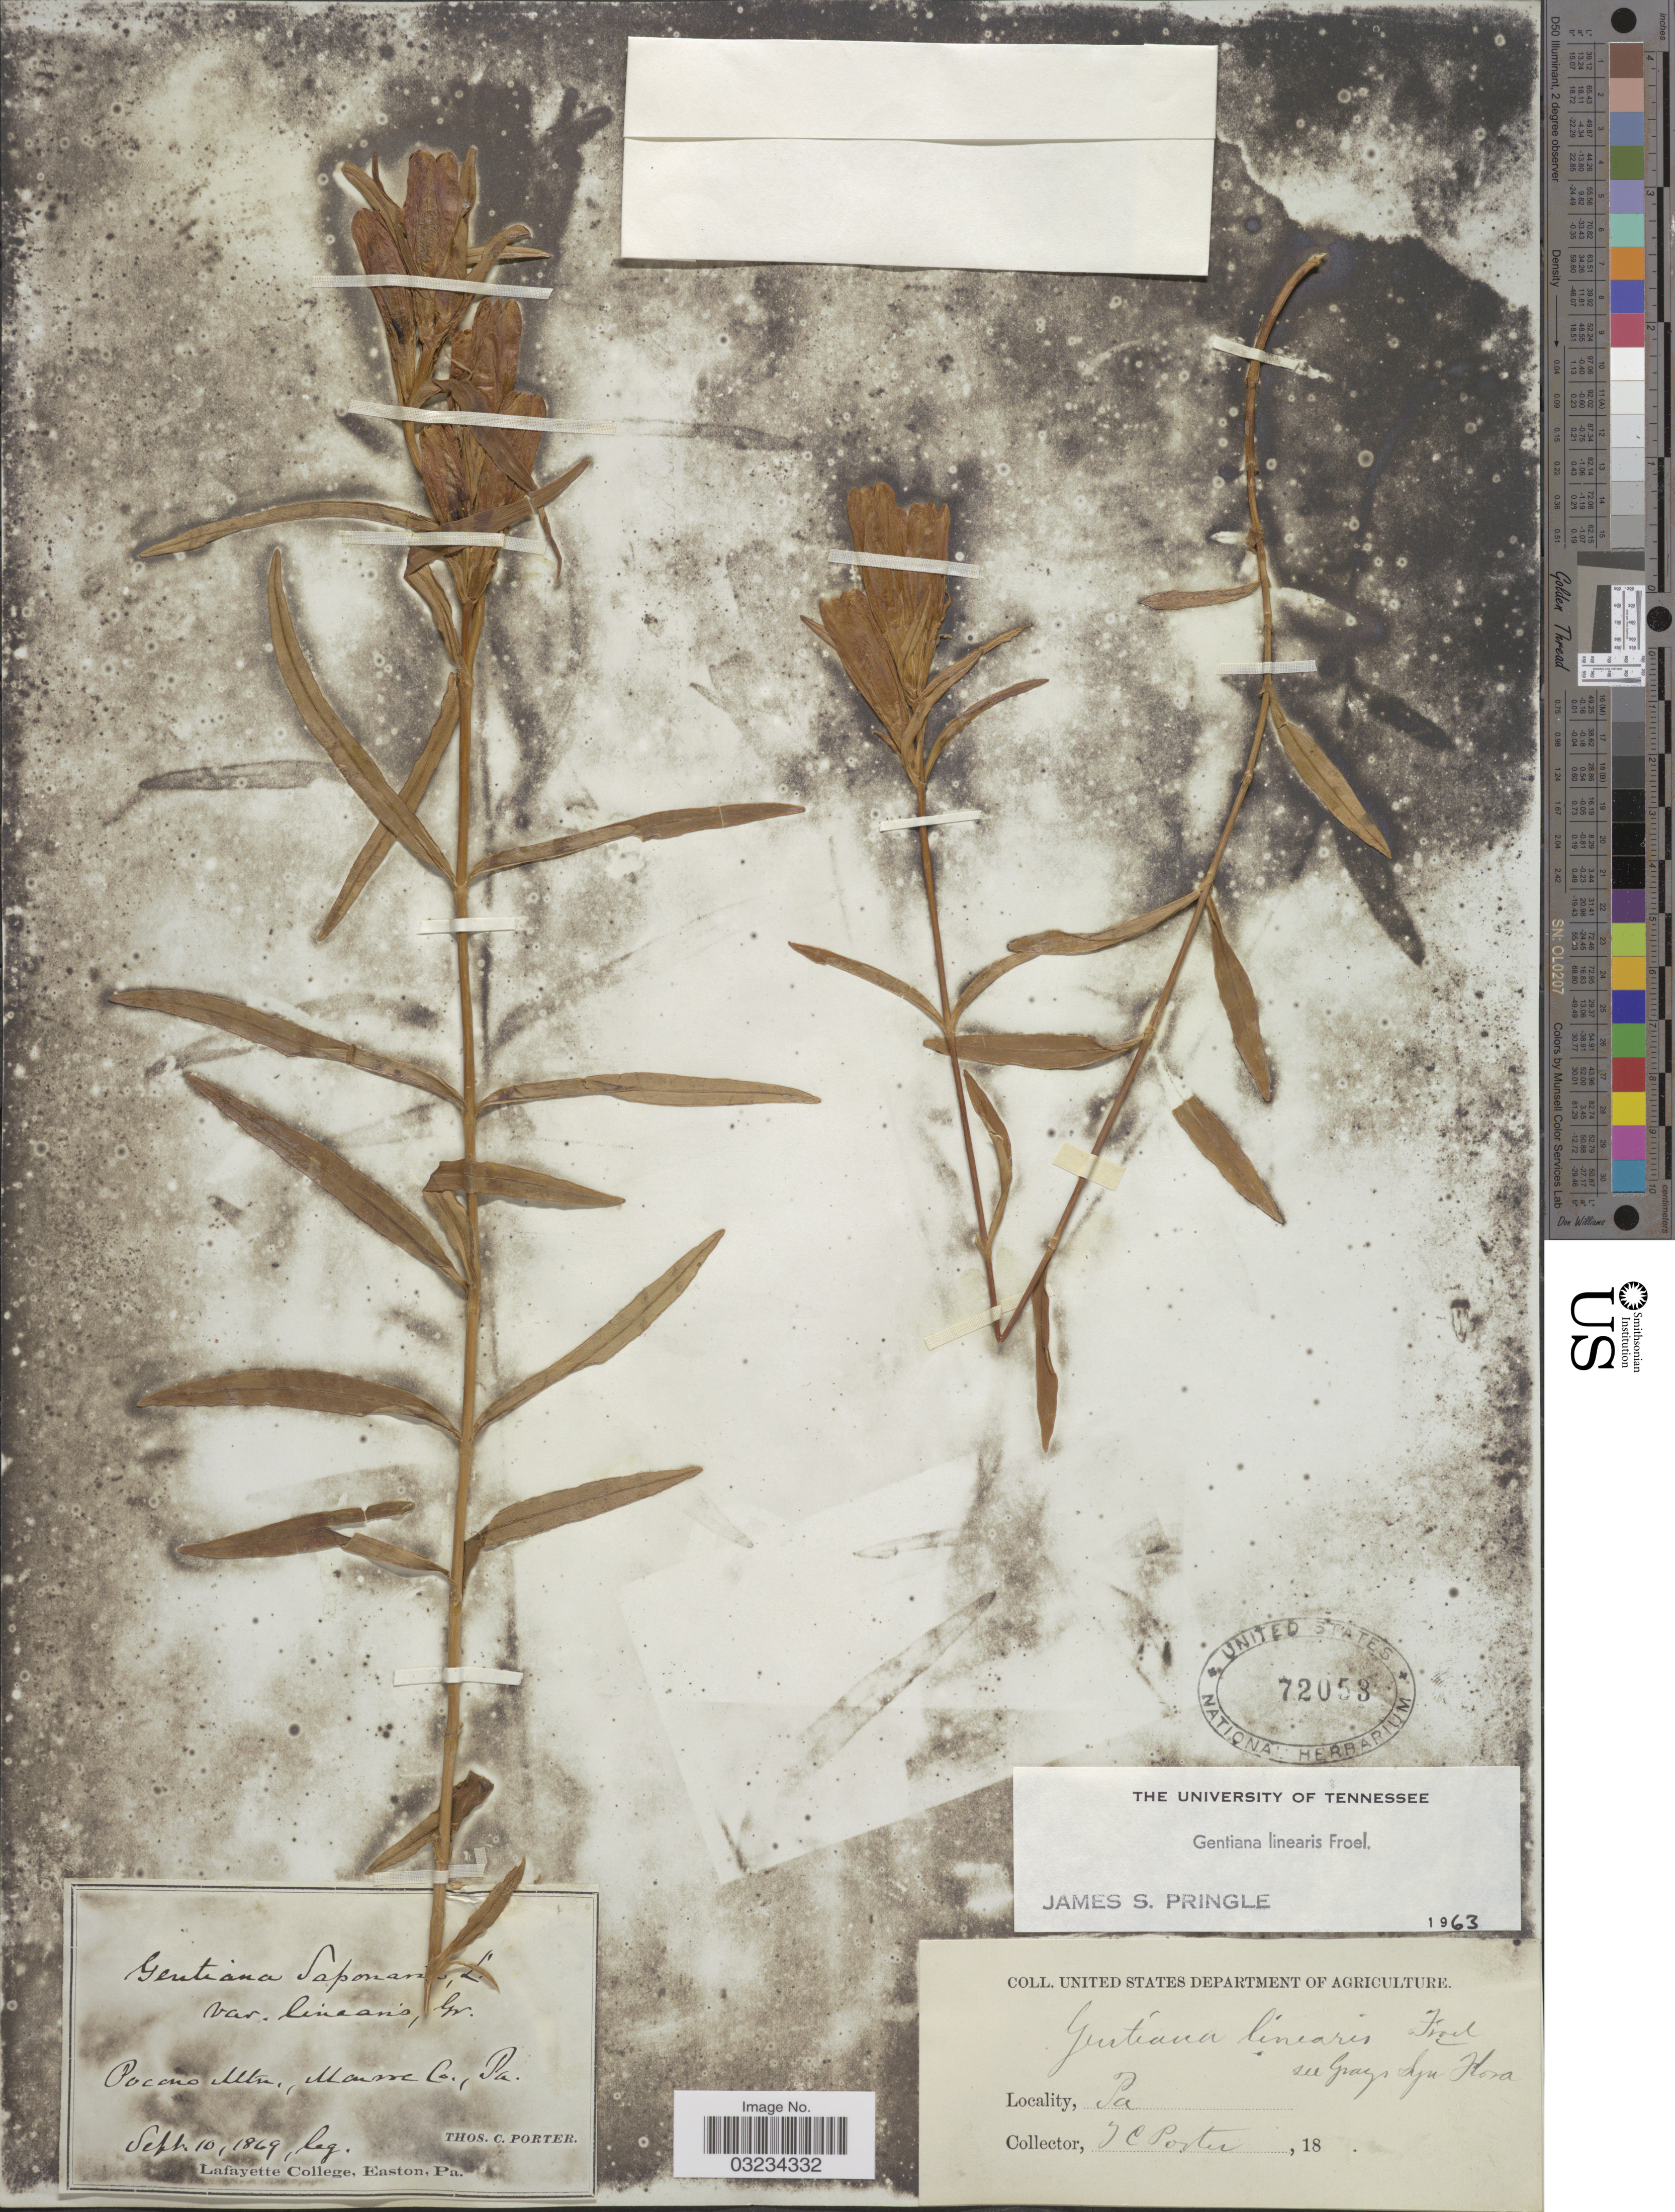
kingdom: Plantae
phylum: Tracheophyta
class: Magnoliopsida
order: Gentianales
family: Gentianaceae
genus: Gentiana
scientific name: Gentiana linearis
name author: Froel.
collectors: T. Porter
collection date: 1869-09-10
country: United States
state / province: Pennsylvania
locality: Pocono Mtn., Monroe Co.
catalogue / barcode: US 72053